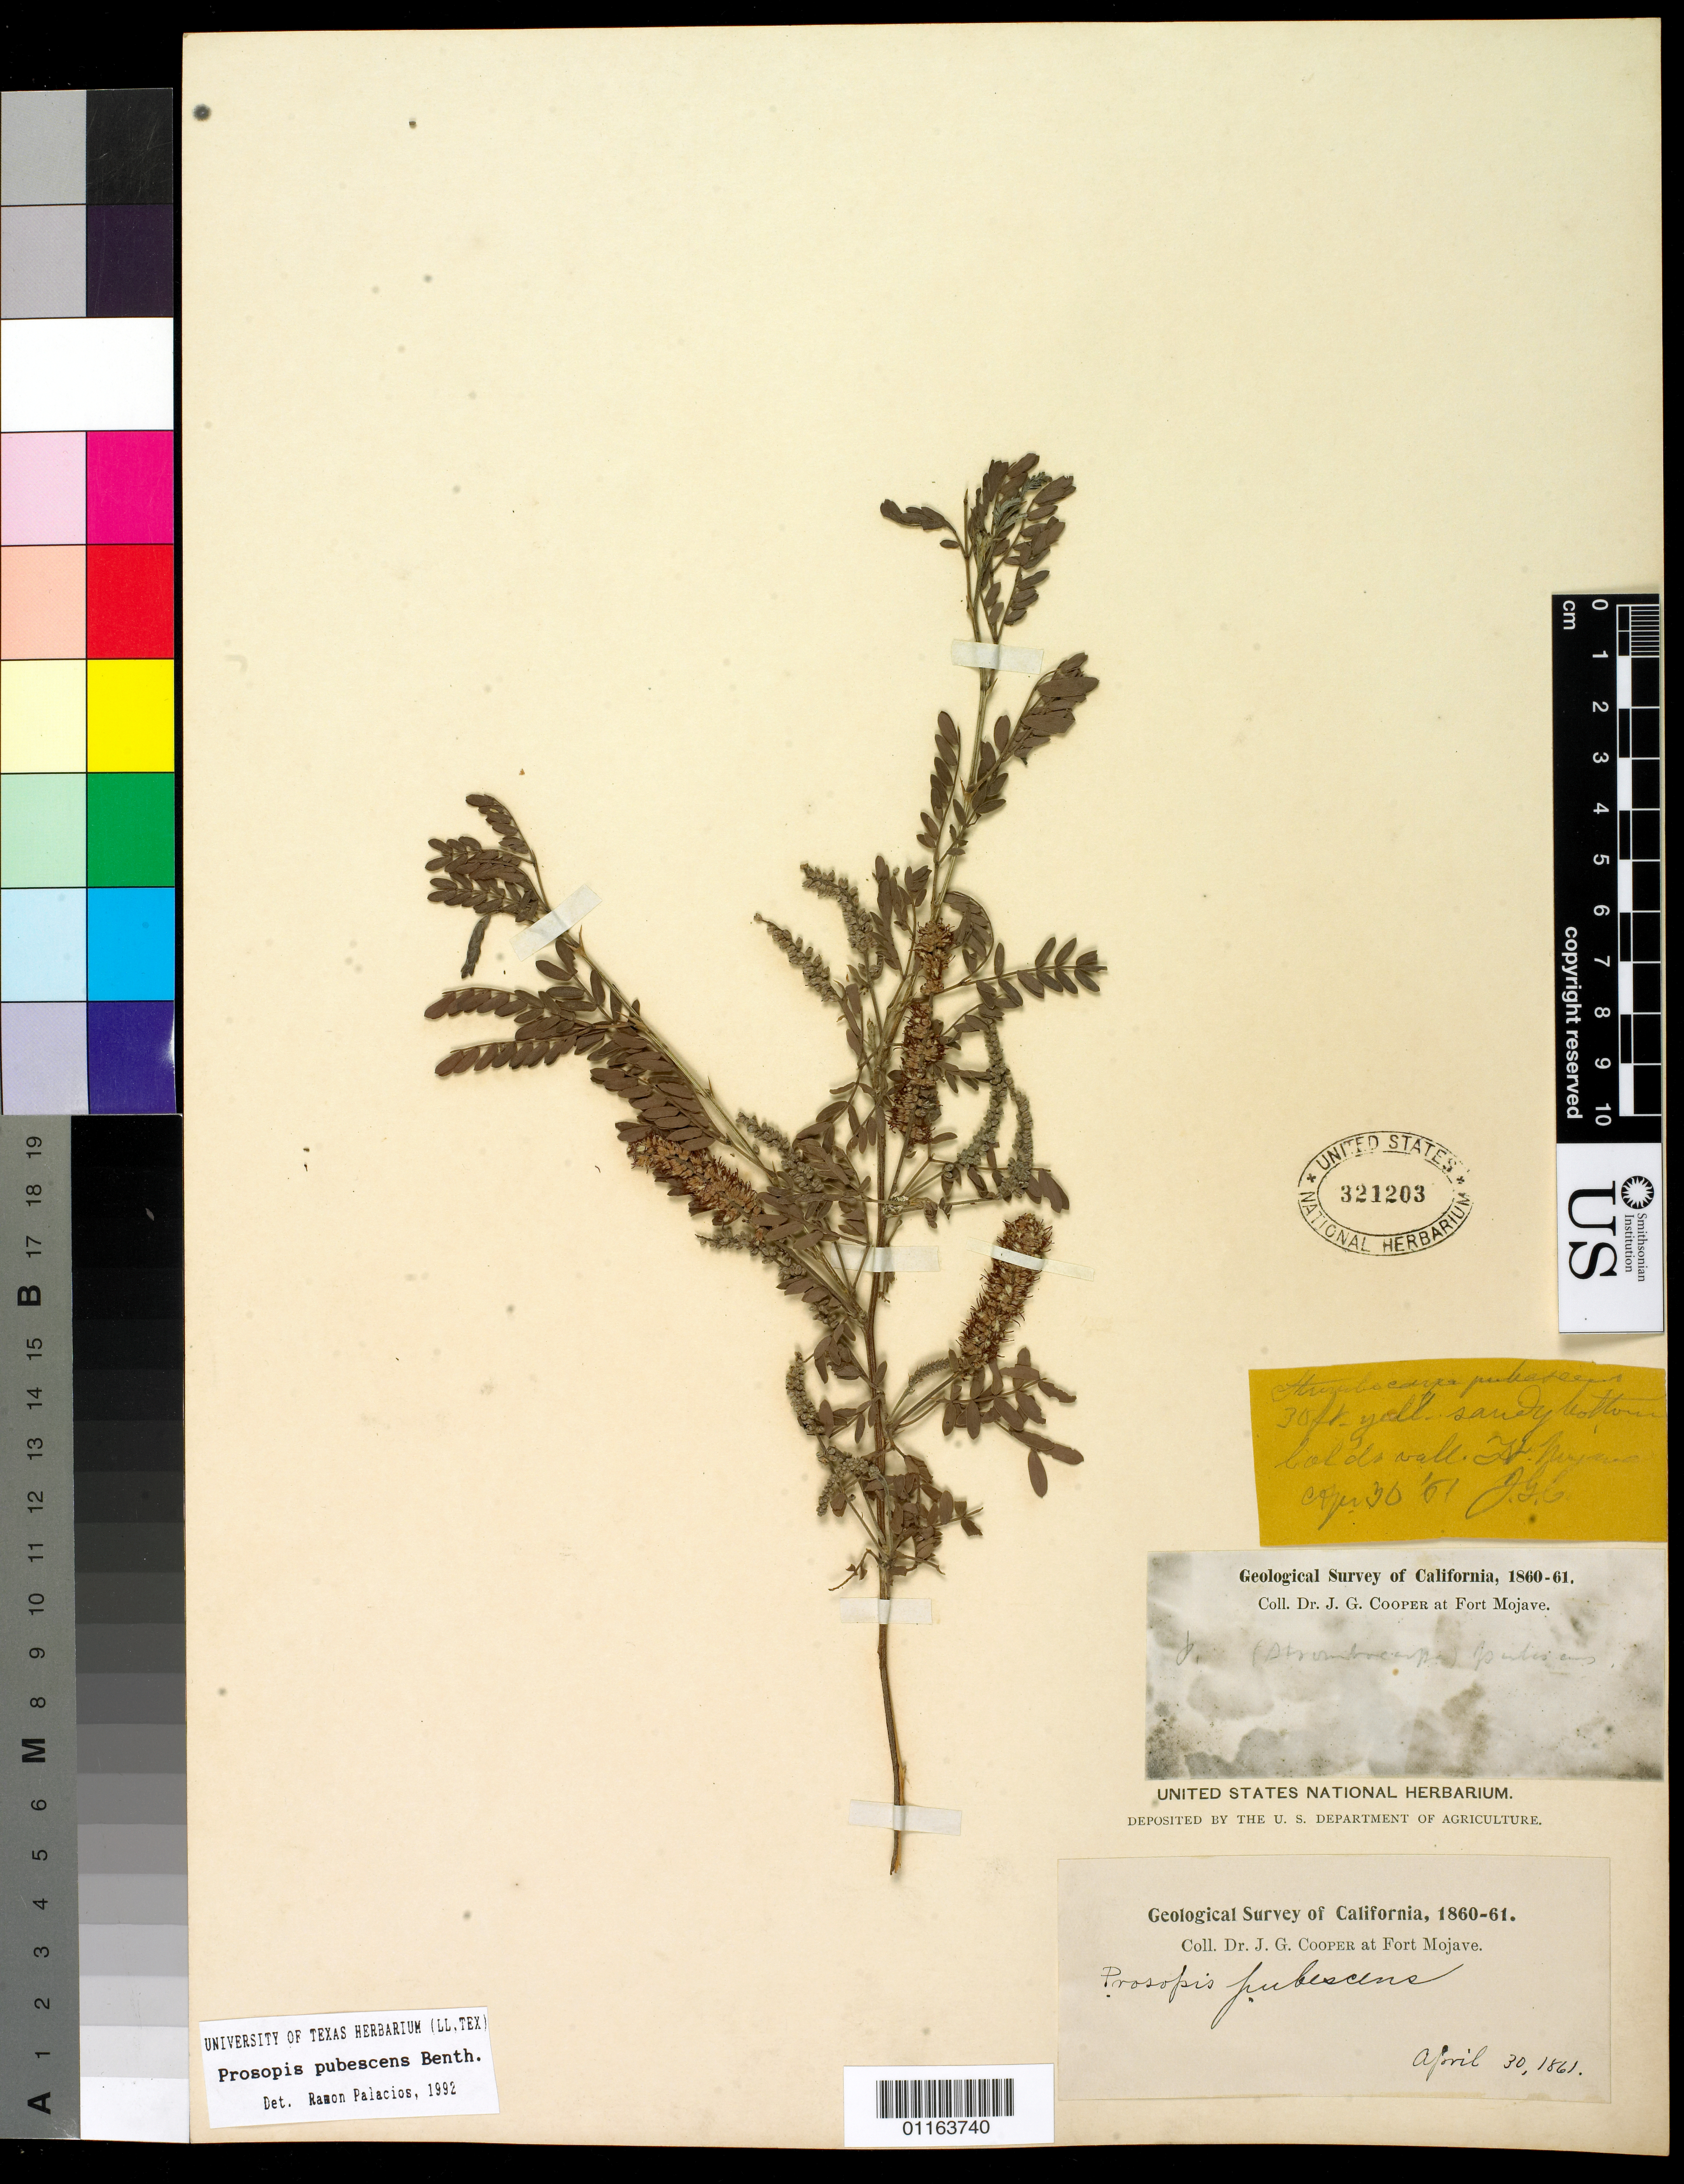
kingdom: Plantae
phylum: Tracheophyta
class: Magnoliopsida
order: Fabales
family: Fabaceae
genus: Strombocarpa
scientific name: Strombocarpa pubescens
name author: (Benth.) A. Gray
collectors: J. G. Cooper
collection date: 1860-04-30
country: United States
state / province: California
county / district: San Bernardino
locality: Fort Mojave.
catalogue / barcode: US 321203